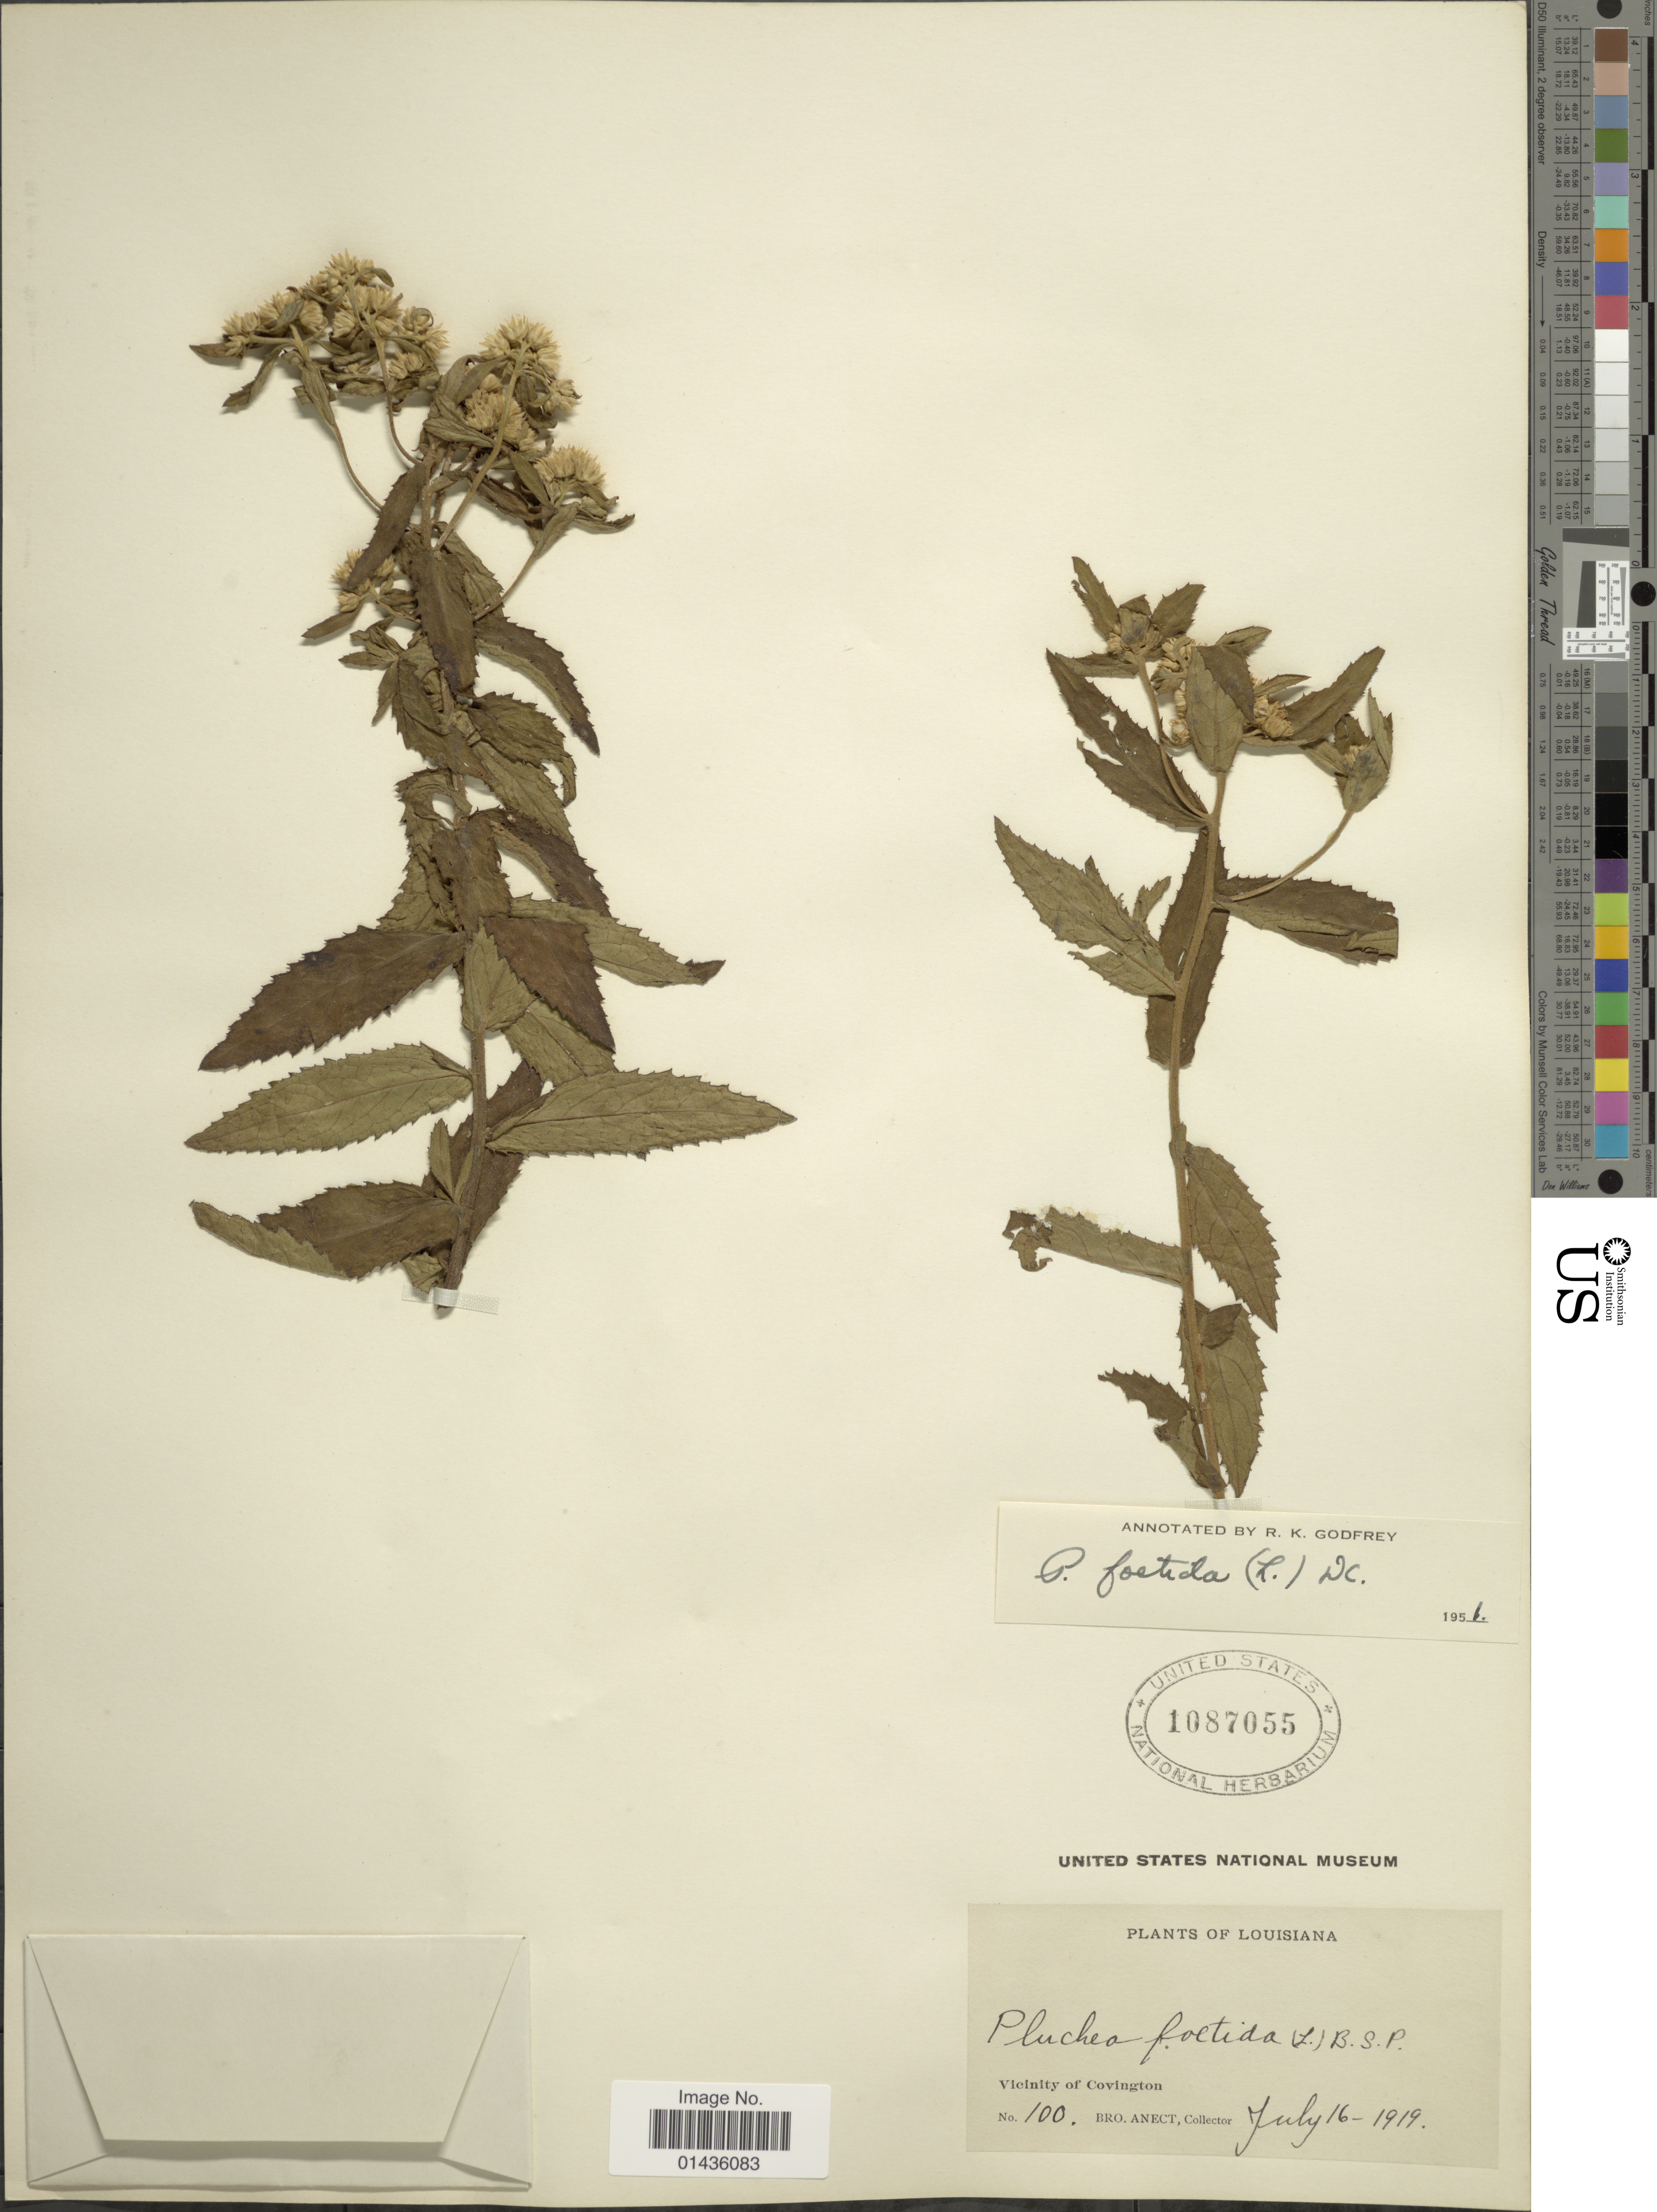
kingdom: Plantae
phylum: Tracheophyta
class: Magnoliopsida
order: Asterales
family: Asteraceae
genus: Pluchea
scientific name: Pluchea foetida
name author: (L.) DC.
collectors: B. Anect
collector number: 100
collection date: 1919-07-16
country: United States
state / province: Louisiana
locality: Vicinity of Covington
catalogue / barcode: US 1087055